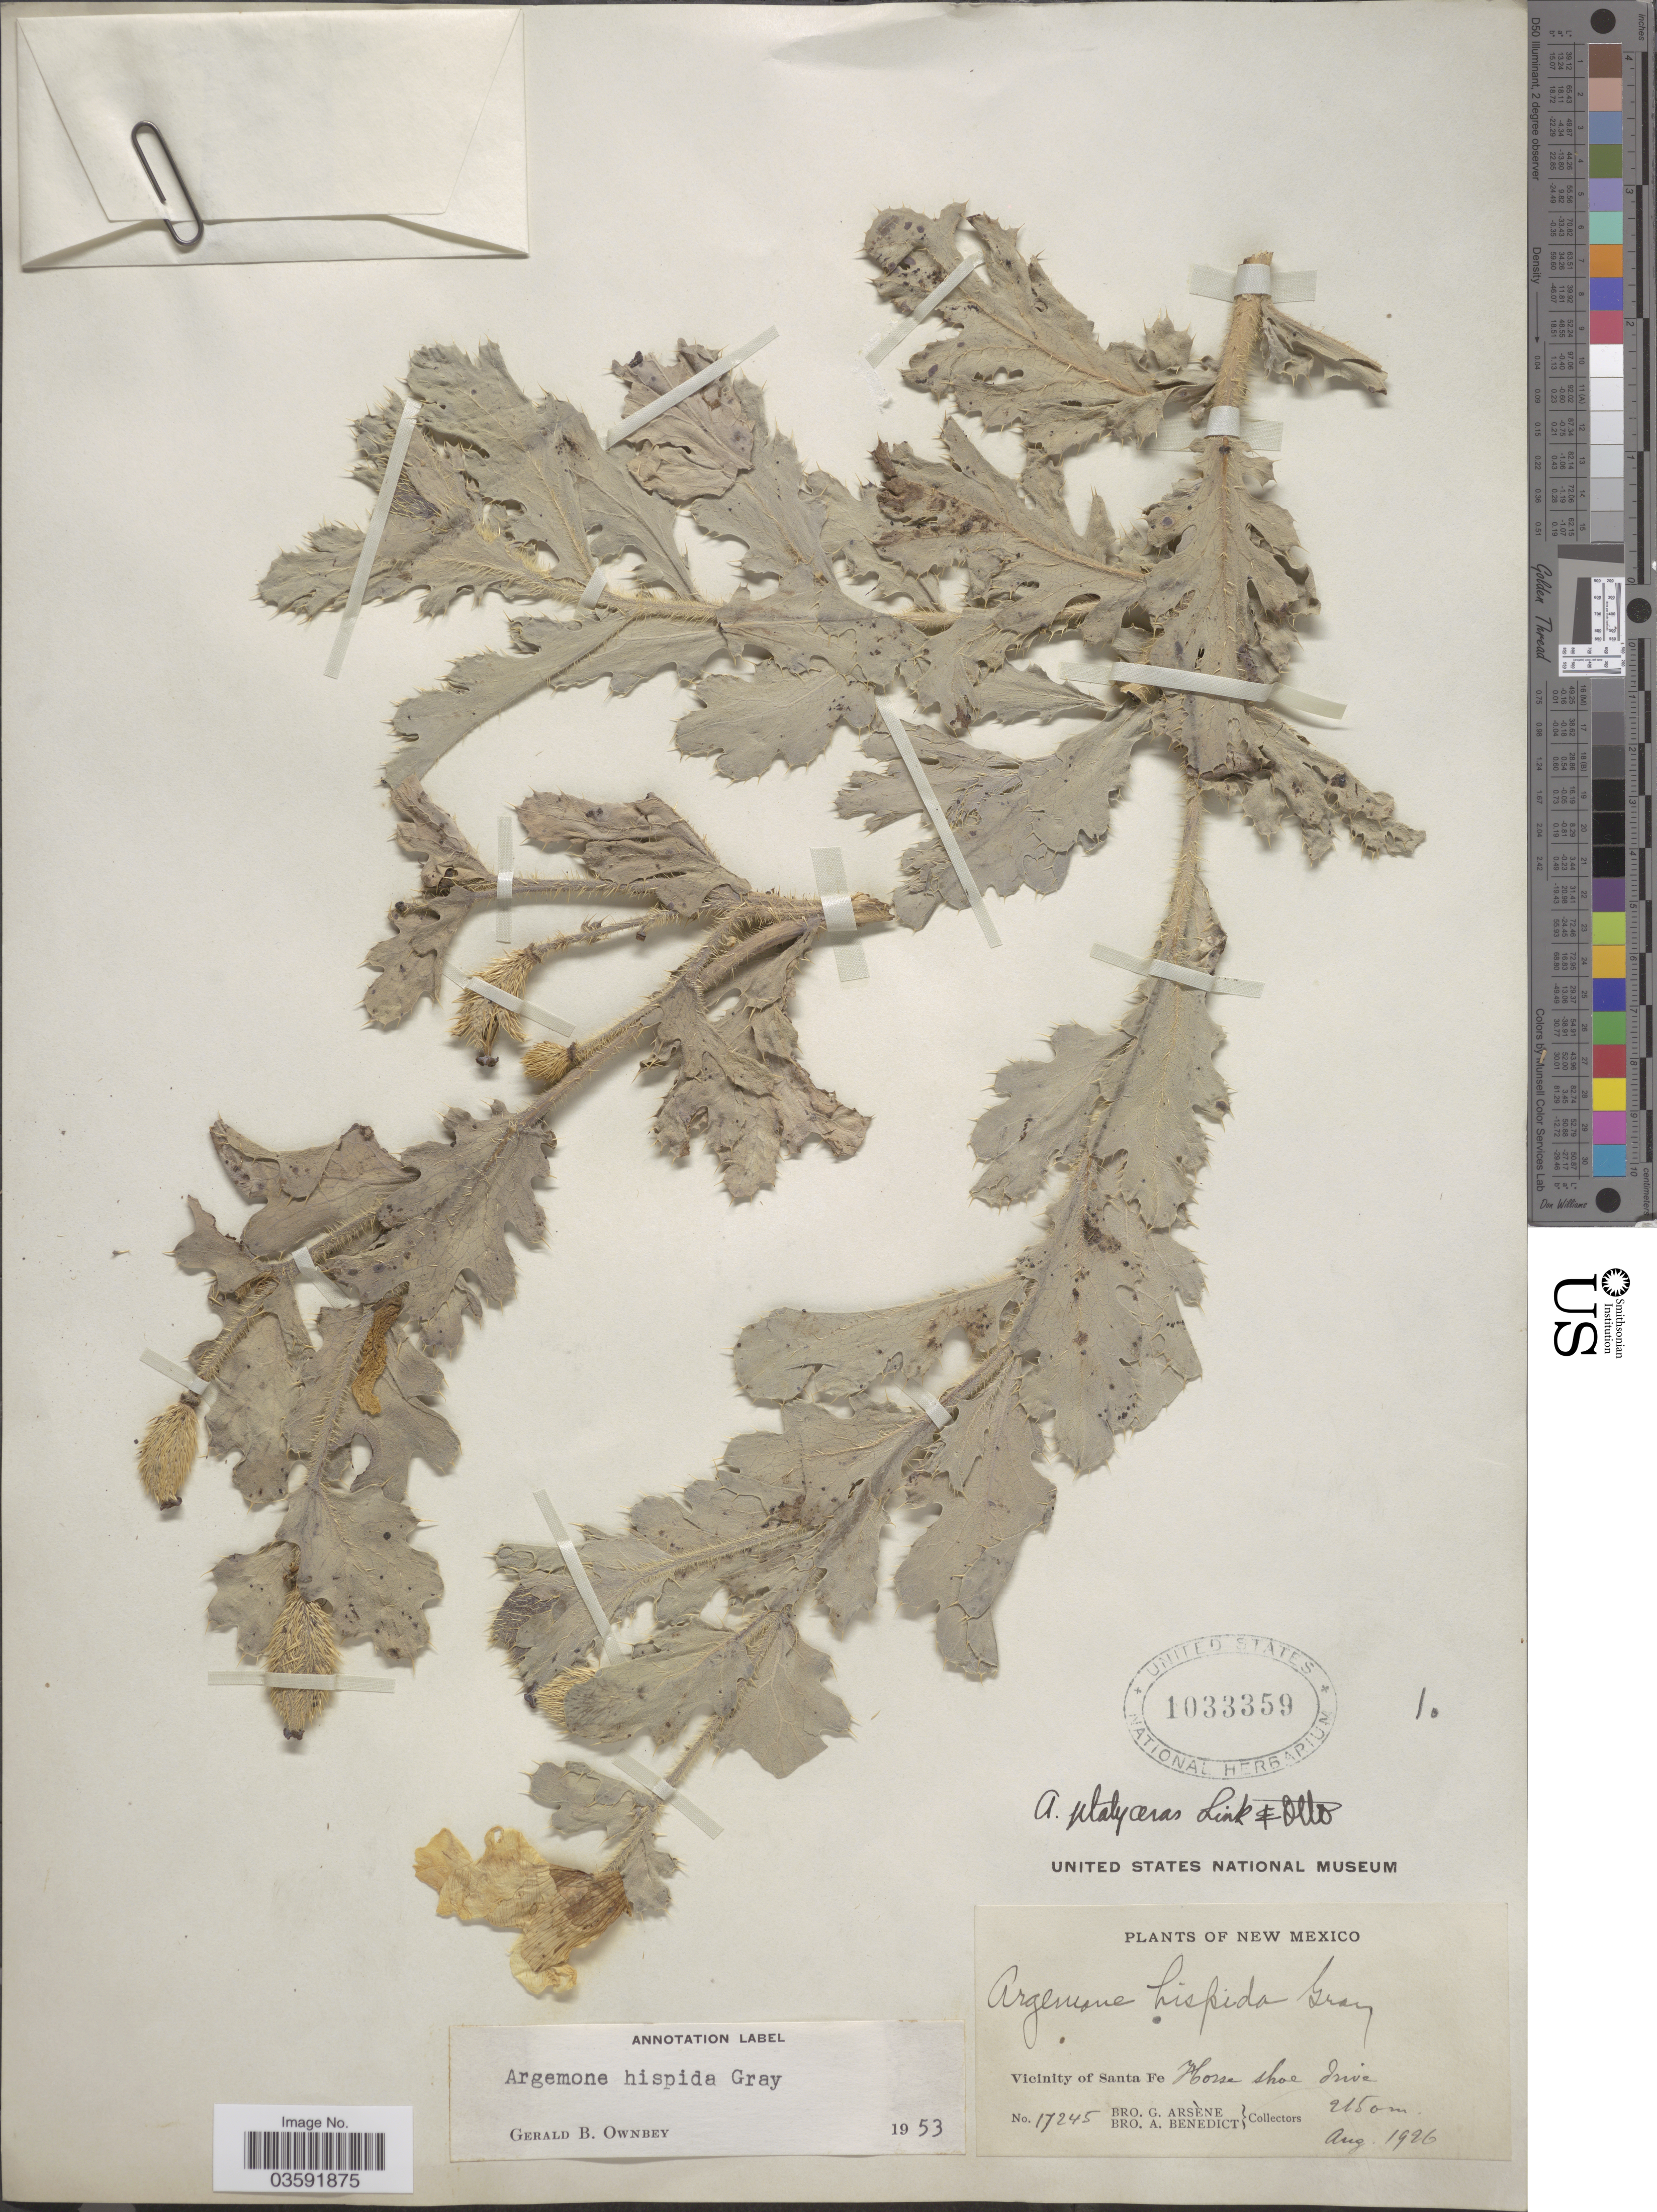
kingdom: Plantae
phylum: Tracheophyta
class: Magnoliopsida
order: Ranunculales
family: Papaveraceae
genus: Argemone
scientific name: Argemone hispida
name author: A. Gray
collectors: Bro. G. Arsène & Bro. A. Benedict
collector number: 17245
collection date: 1926-08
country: United States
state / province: New Mexico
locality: Vicinity of Santa Fe Horse shoe drive.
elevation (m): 2150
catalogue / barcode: US 1033359